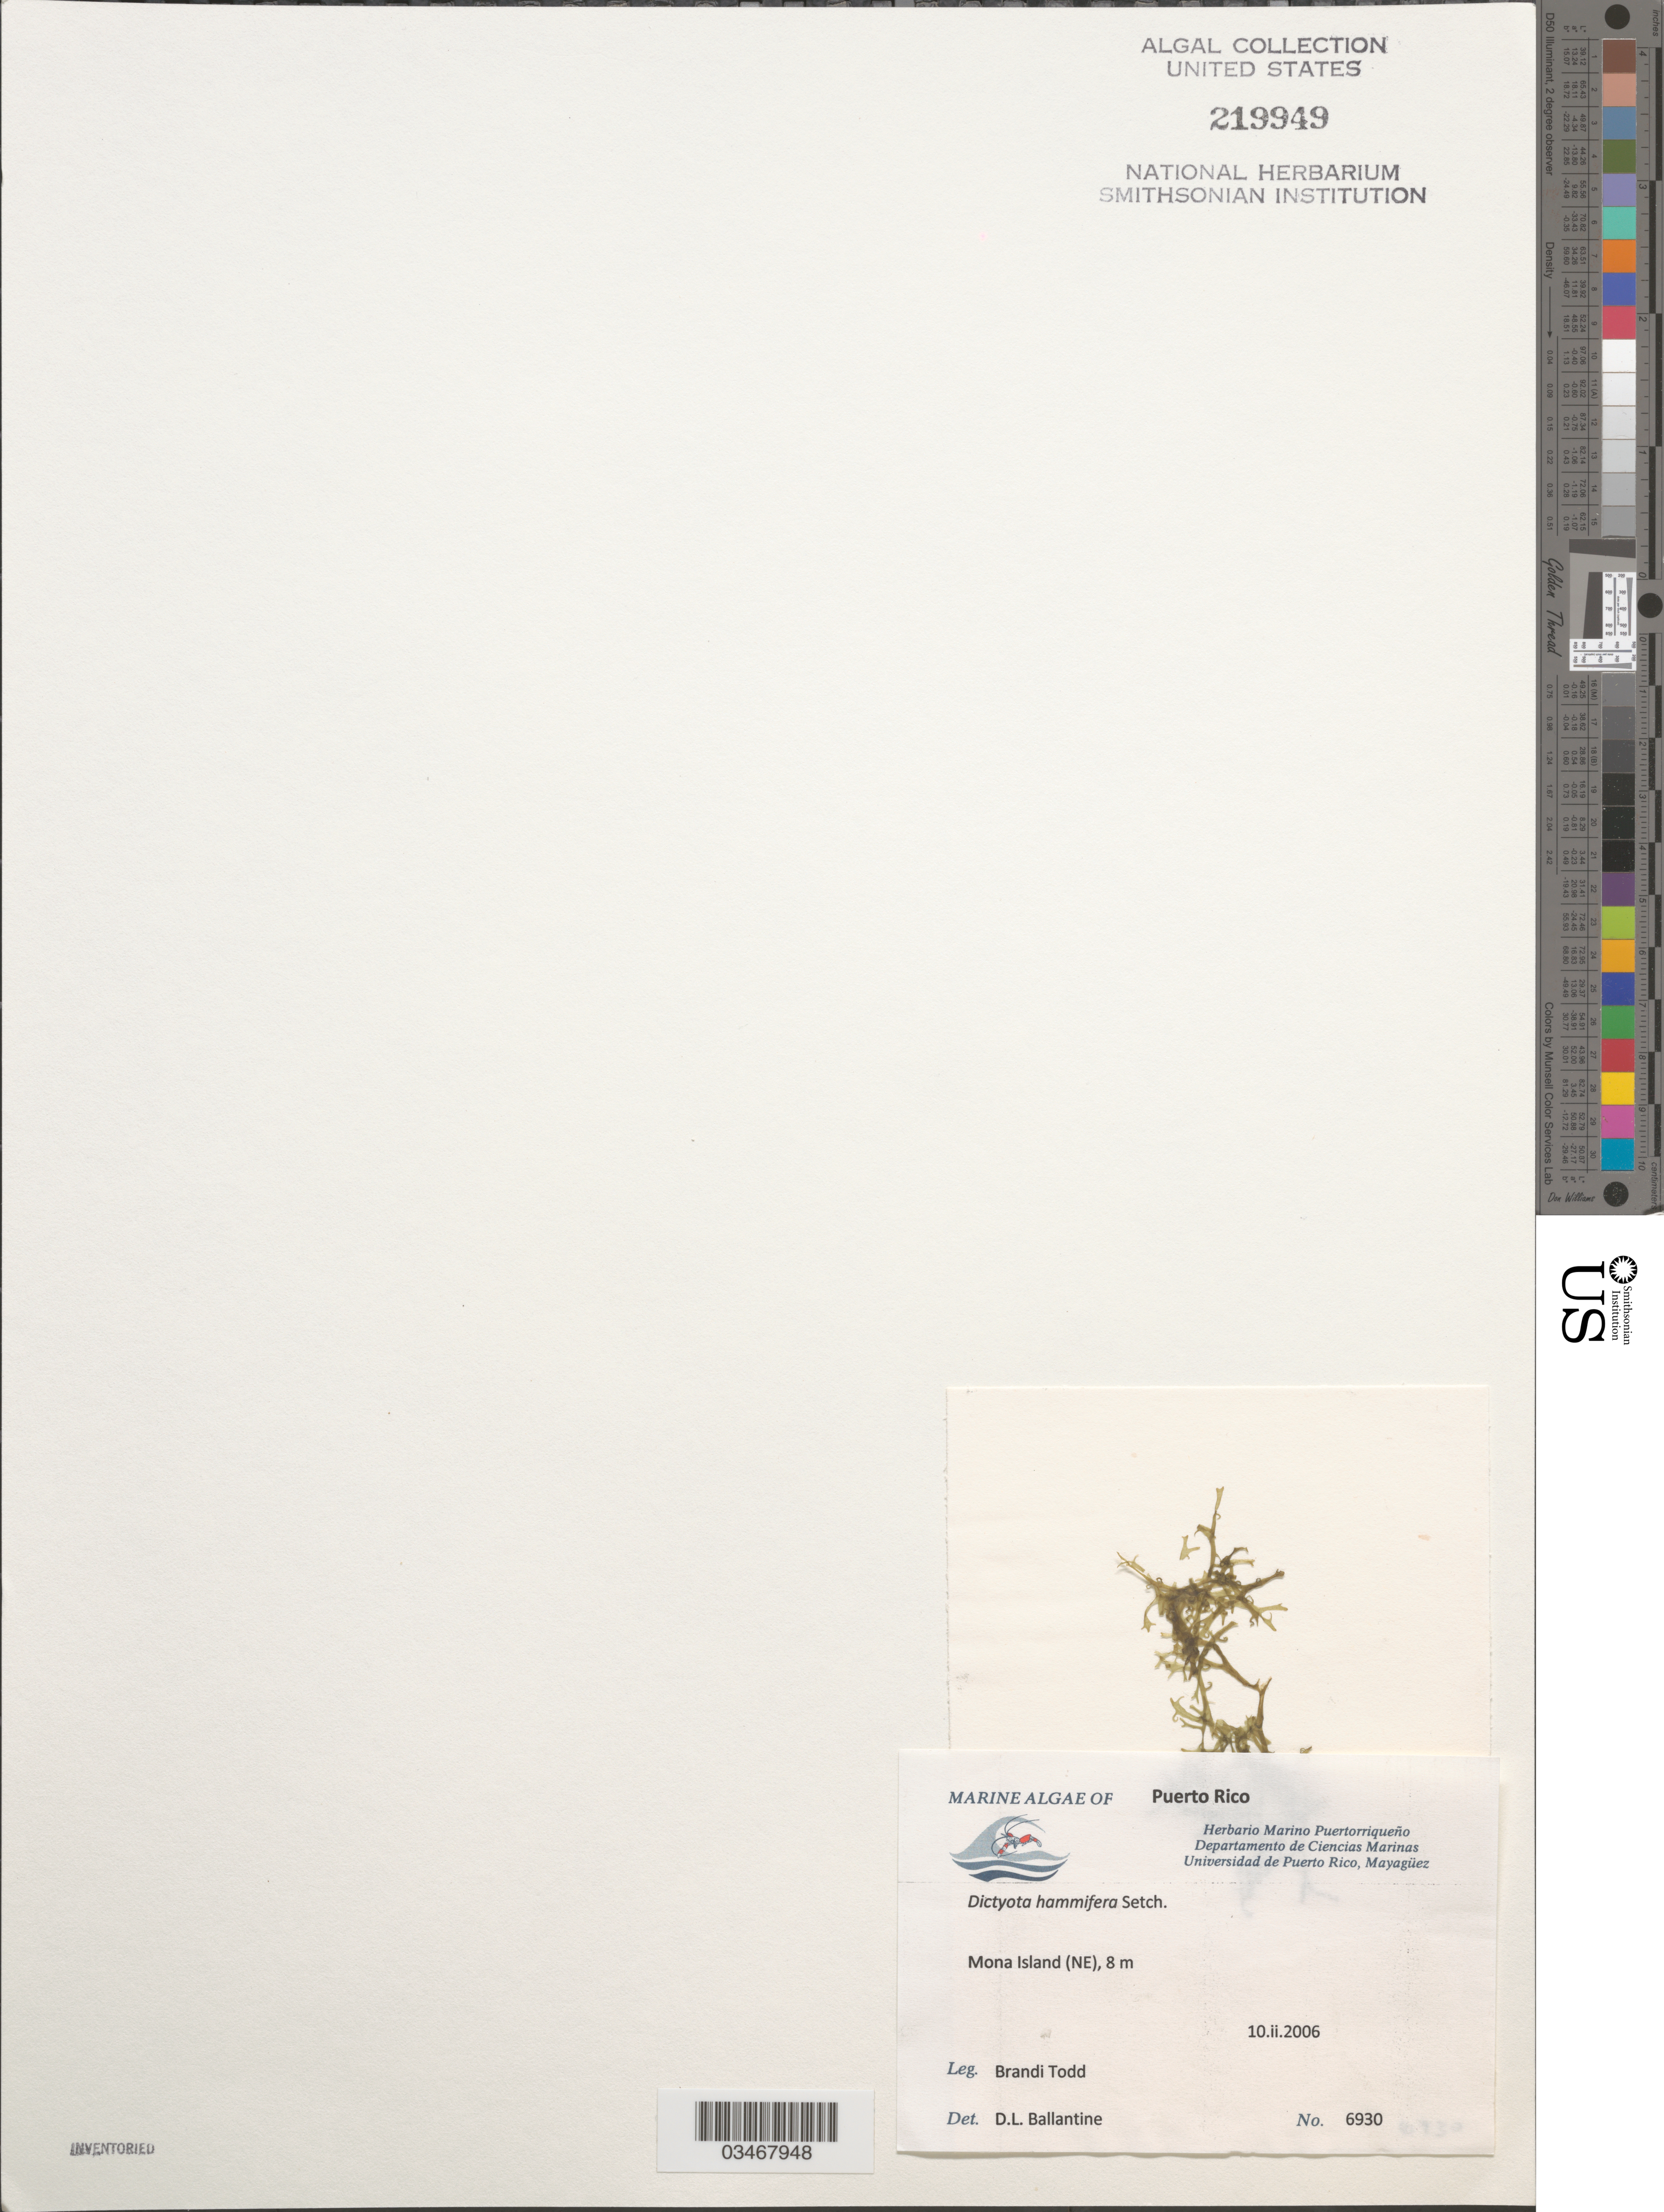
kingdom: Chromista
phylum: Ochrophyta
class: Phaeophyceae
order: Dictyotales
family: Dictyotaceae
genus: Dictyota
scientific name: Dictyota hamifera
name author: Setch.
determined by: Ballantine, D. L.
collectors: B. Todd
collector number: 6930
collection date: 2006-02-10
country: Puerto Rico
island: Mona Island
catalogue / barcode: US 219949